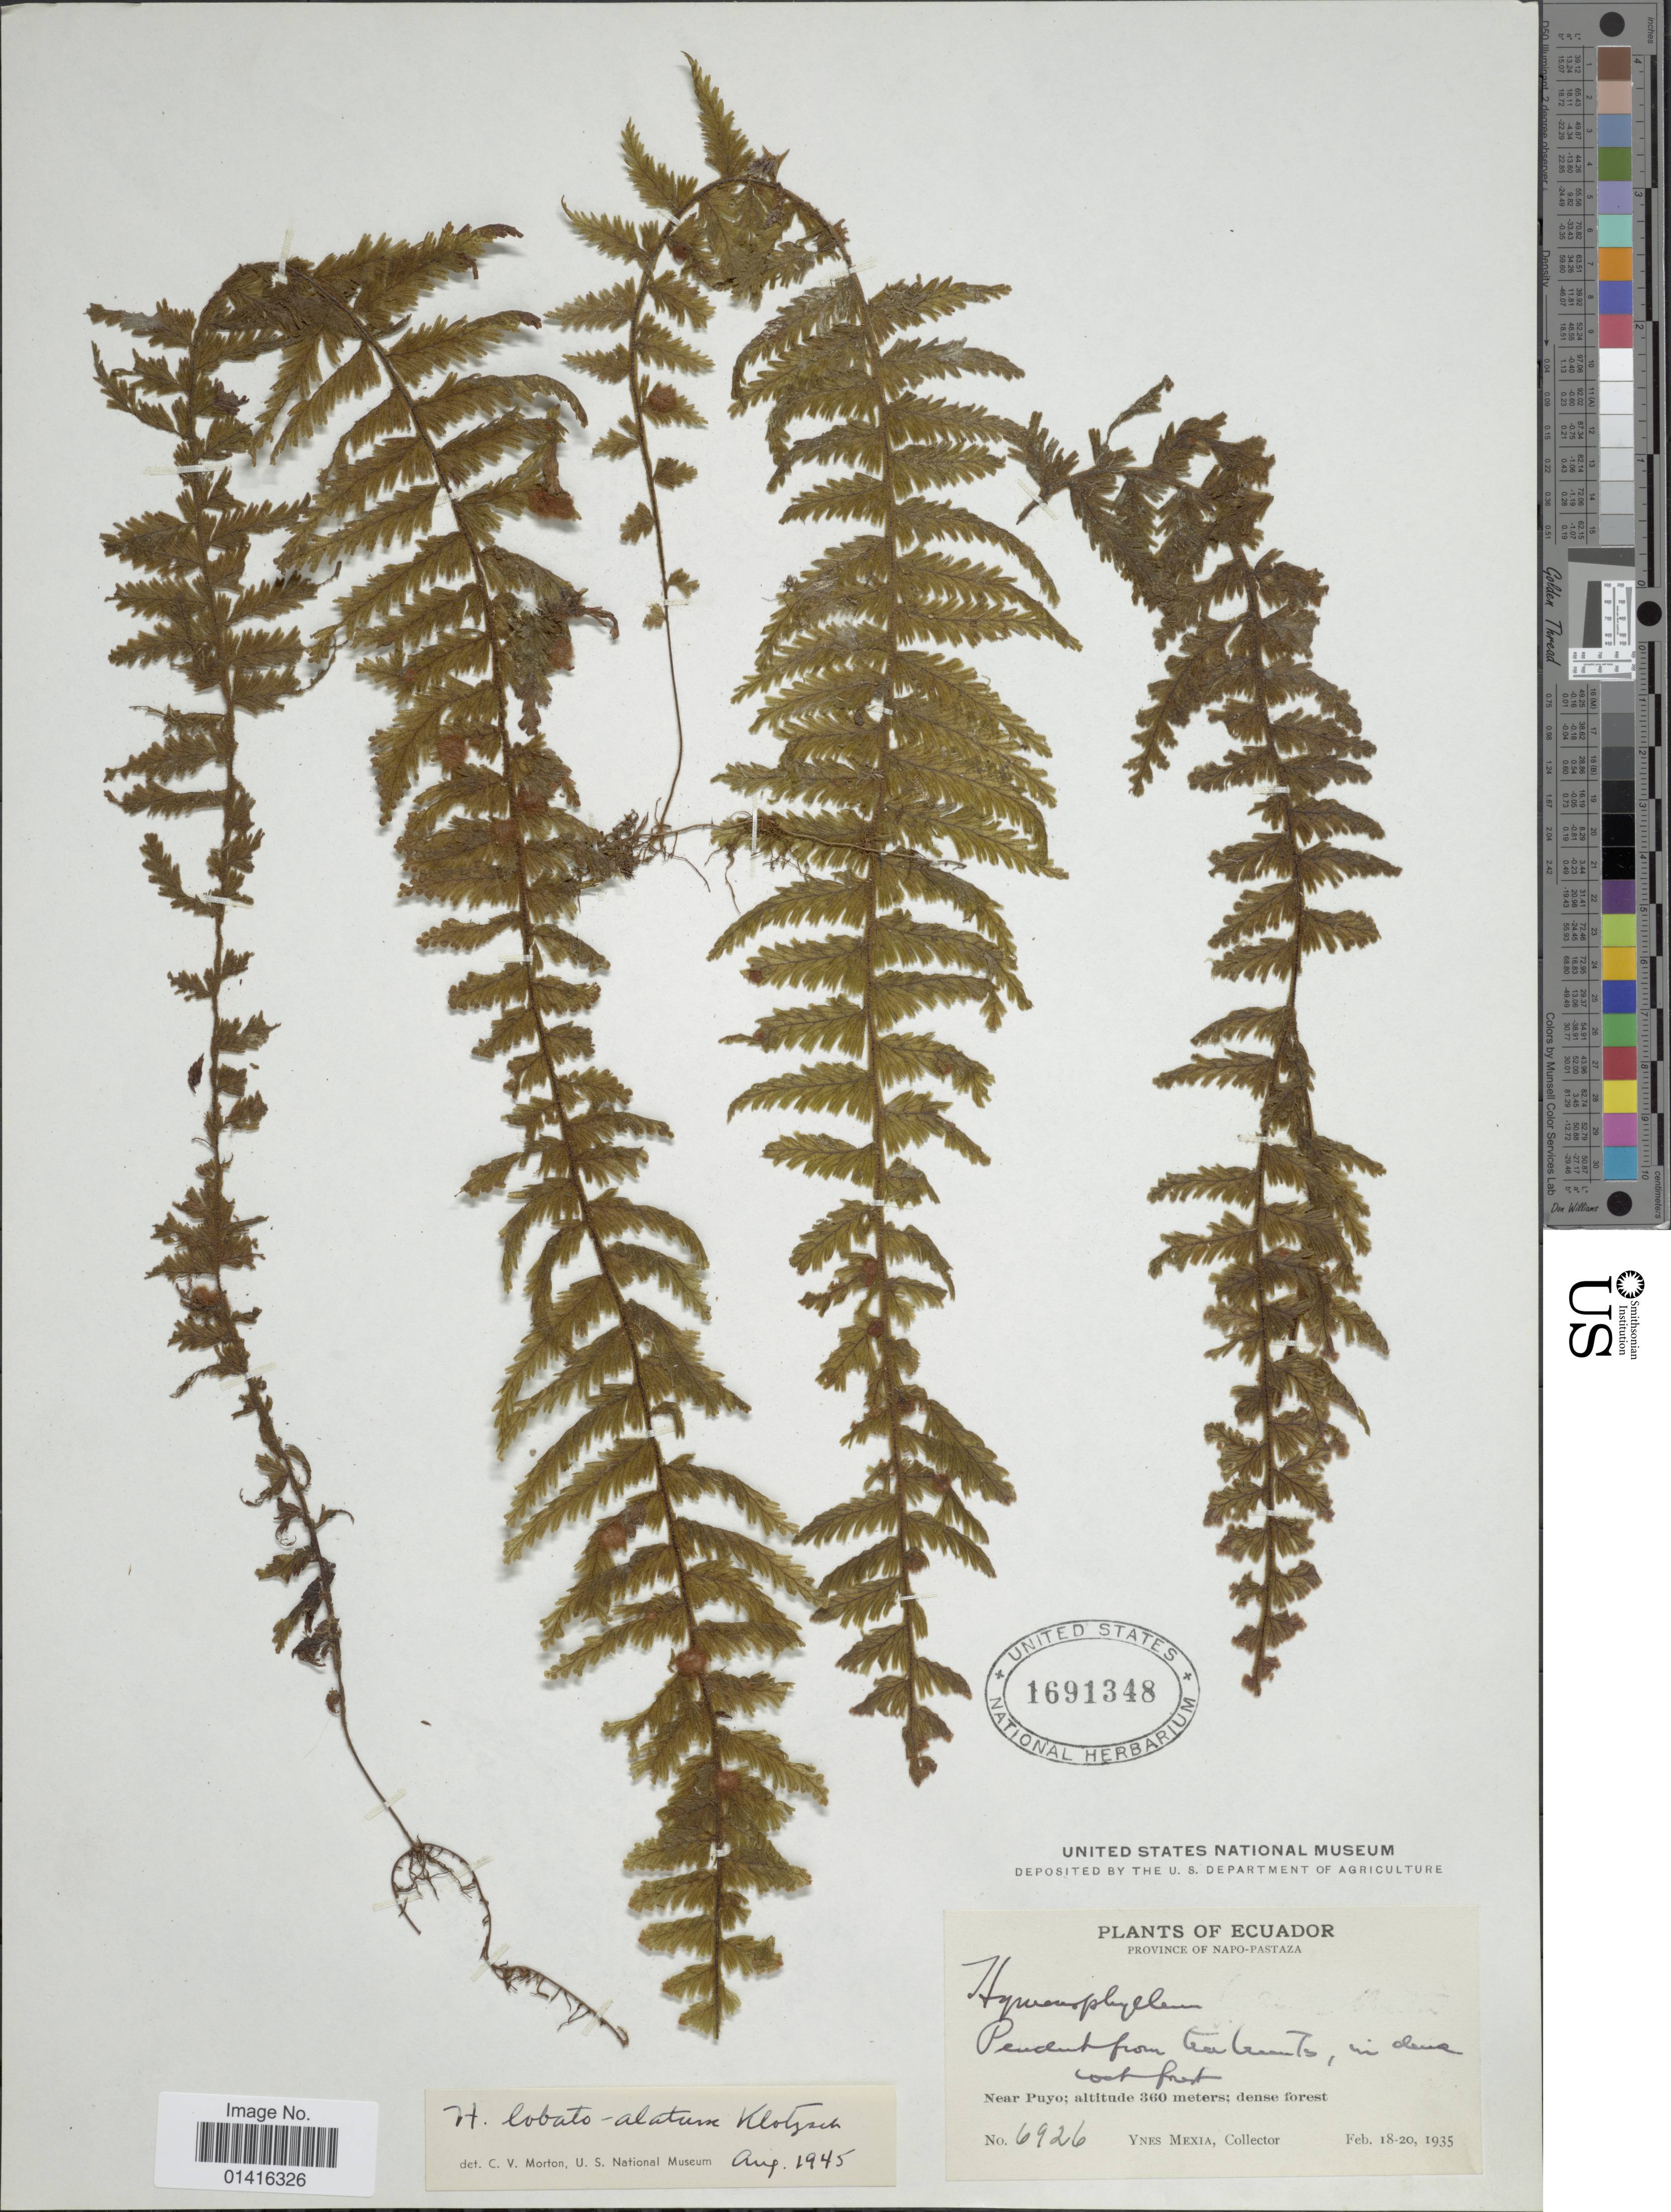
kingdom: Plantae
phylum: Tracheophyta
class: Polypodiopsida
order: Hymenophyllales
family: Hymenophyllaceae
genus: Hymenophyllum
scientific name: Hymenophyllum lobatoalatum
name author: Klotzsch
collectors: Y. Mexia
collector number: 6926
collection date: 1935-02-18/1935-02-20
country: Colombia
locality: Province Napo-Pastaza, near Puyo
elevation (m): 360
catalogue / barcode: US 1691348